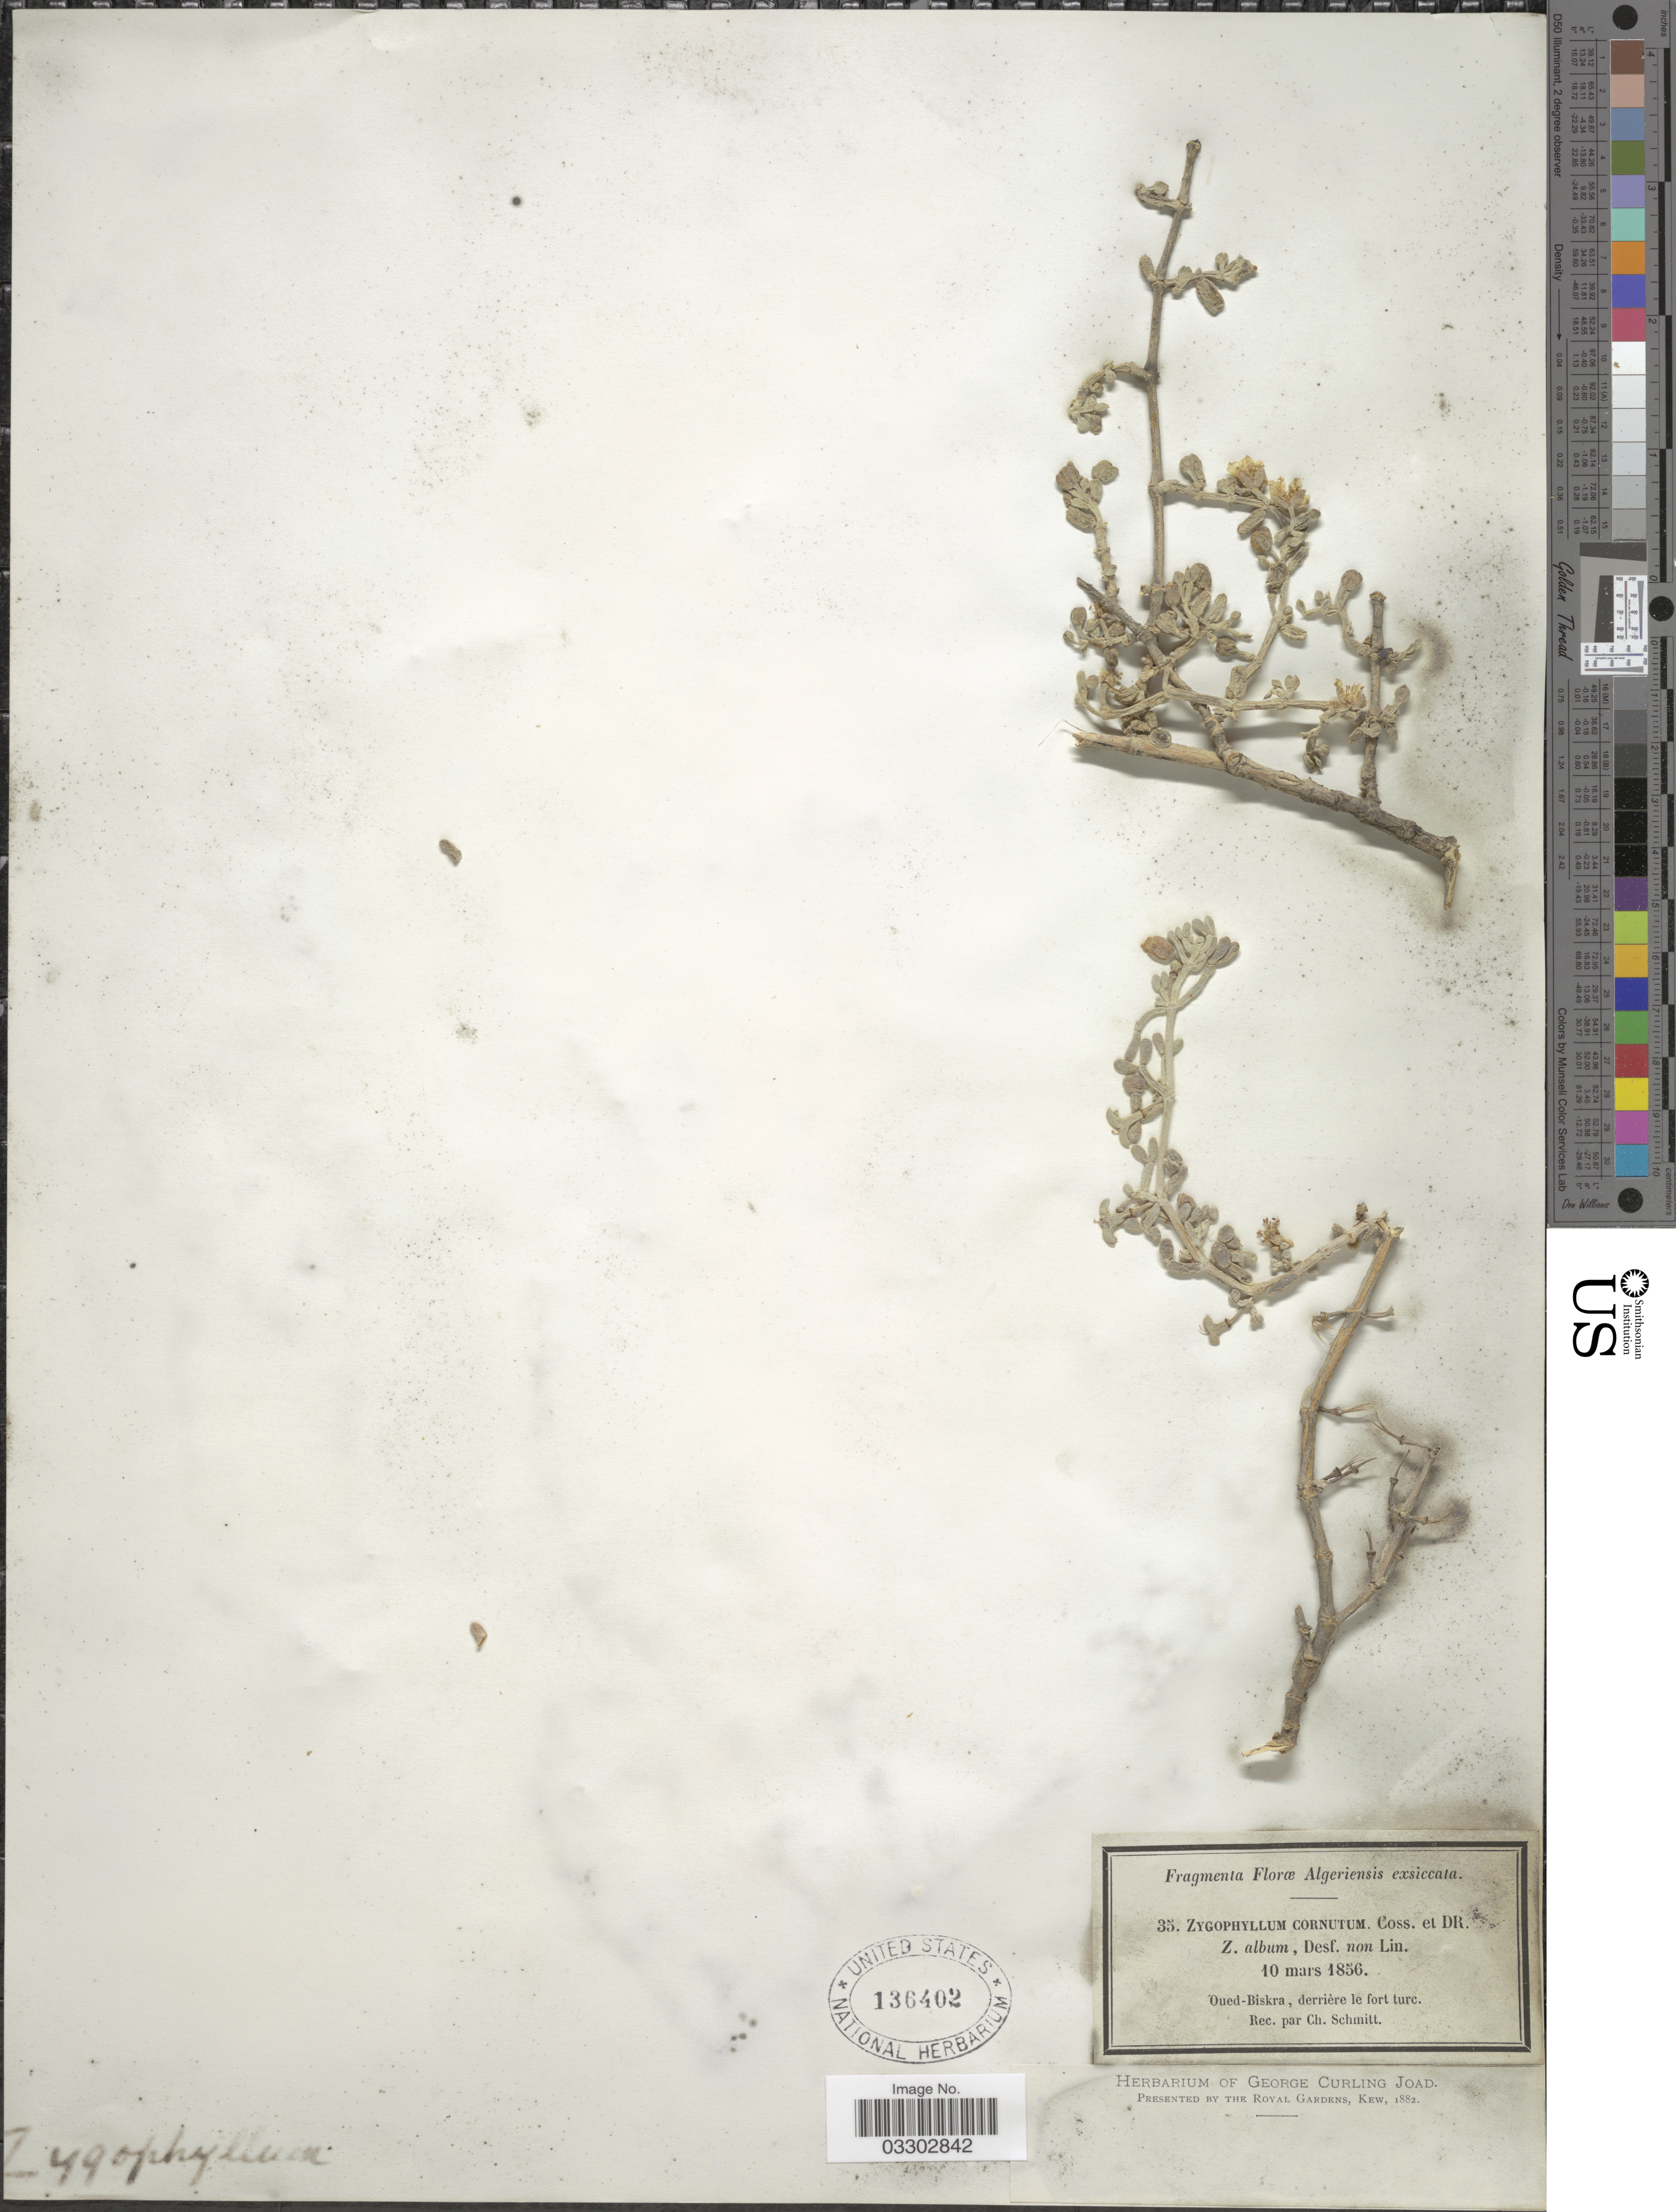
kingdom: Plantae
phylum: Tracheophyta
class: Magnoliopsida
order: Zygophyllales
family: Zygophyllaceae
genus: Zygophyllum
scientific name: Zygophyllum cornutum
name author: Coss.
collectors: C. Schmitt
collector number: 35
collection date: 1856-03-10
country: Algeria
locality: Oued-Biskra, derrière le fort ture.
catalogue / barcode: US 136402